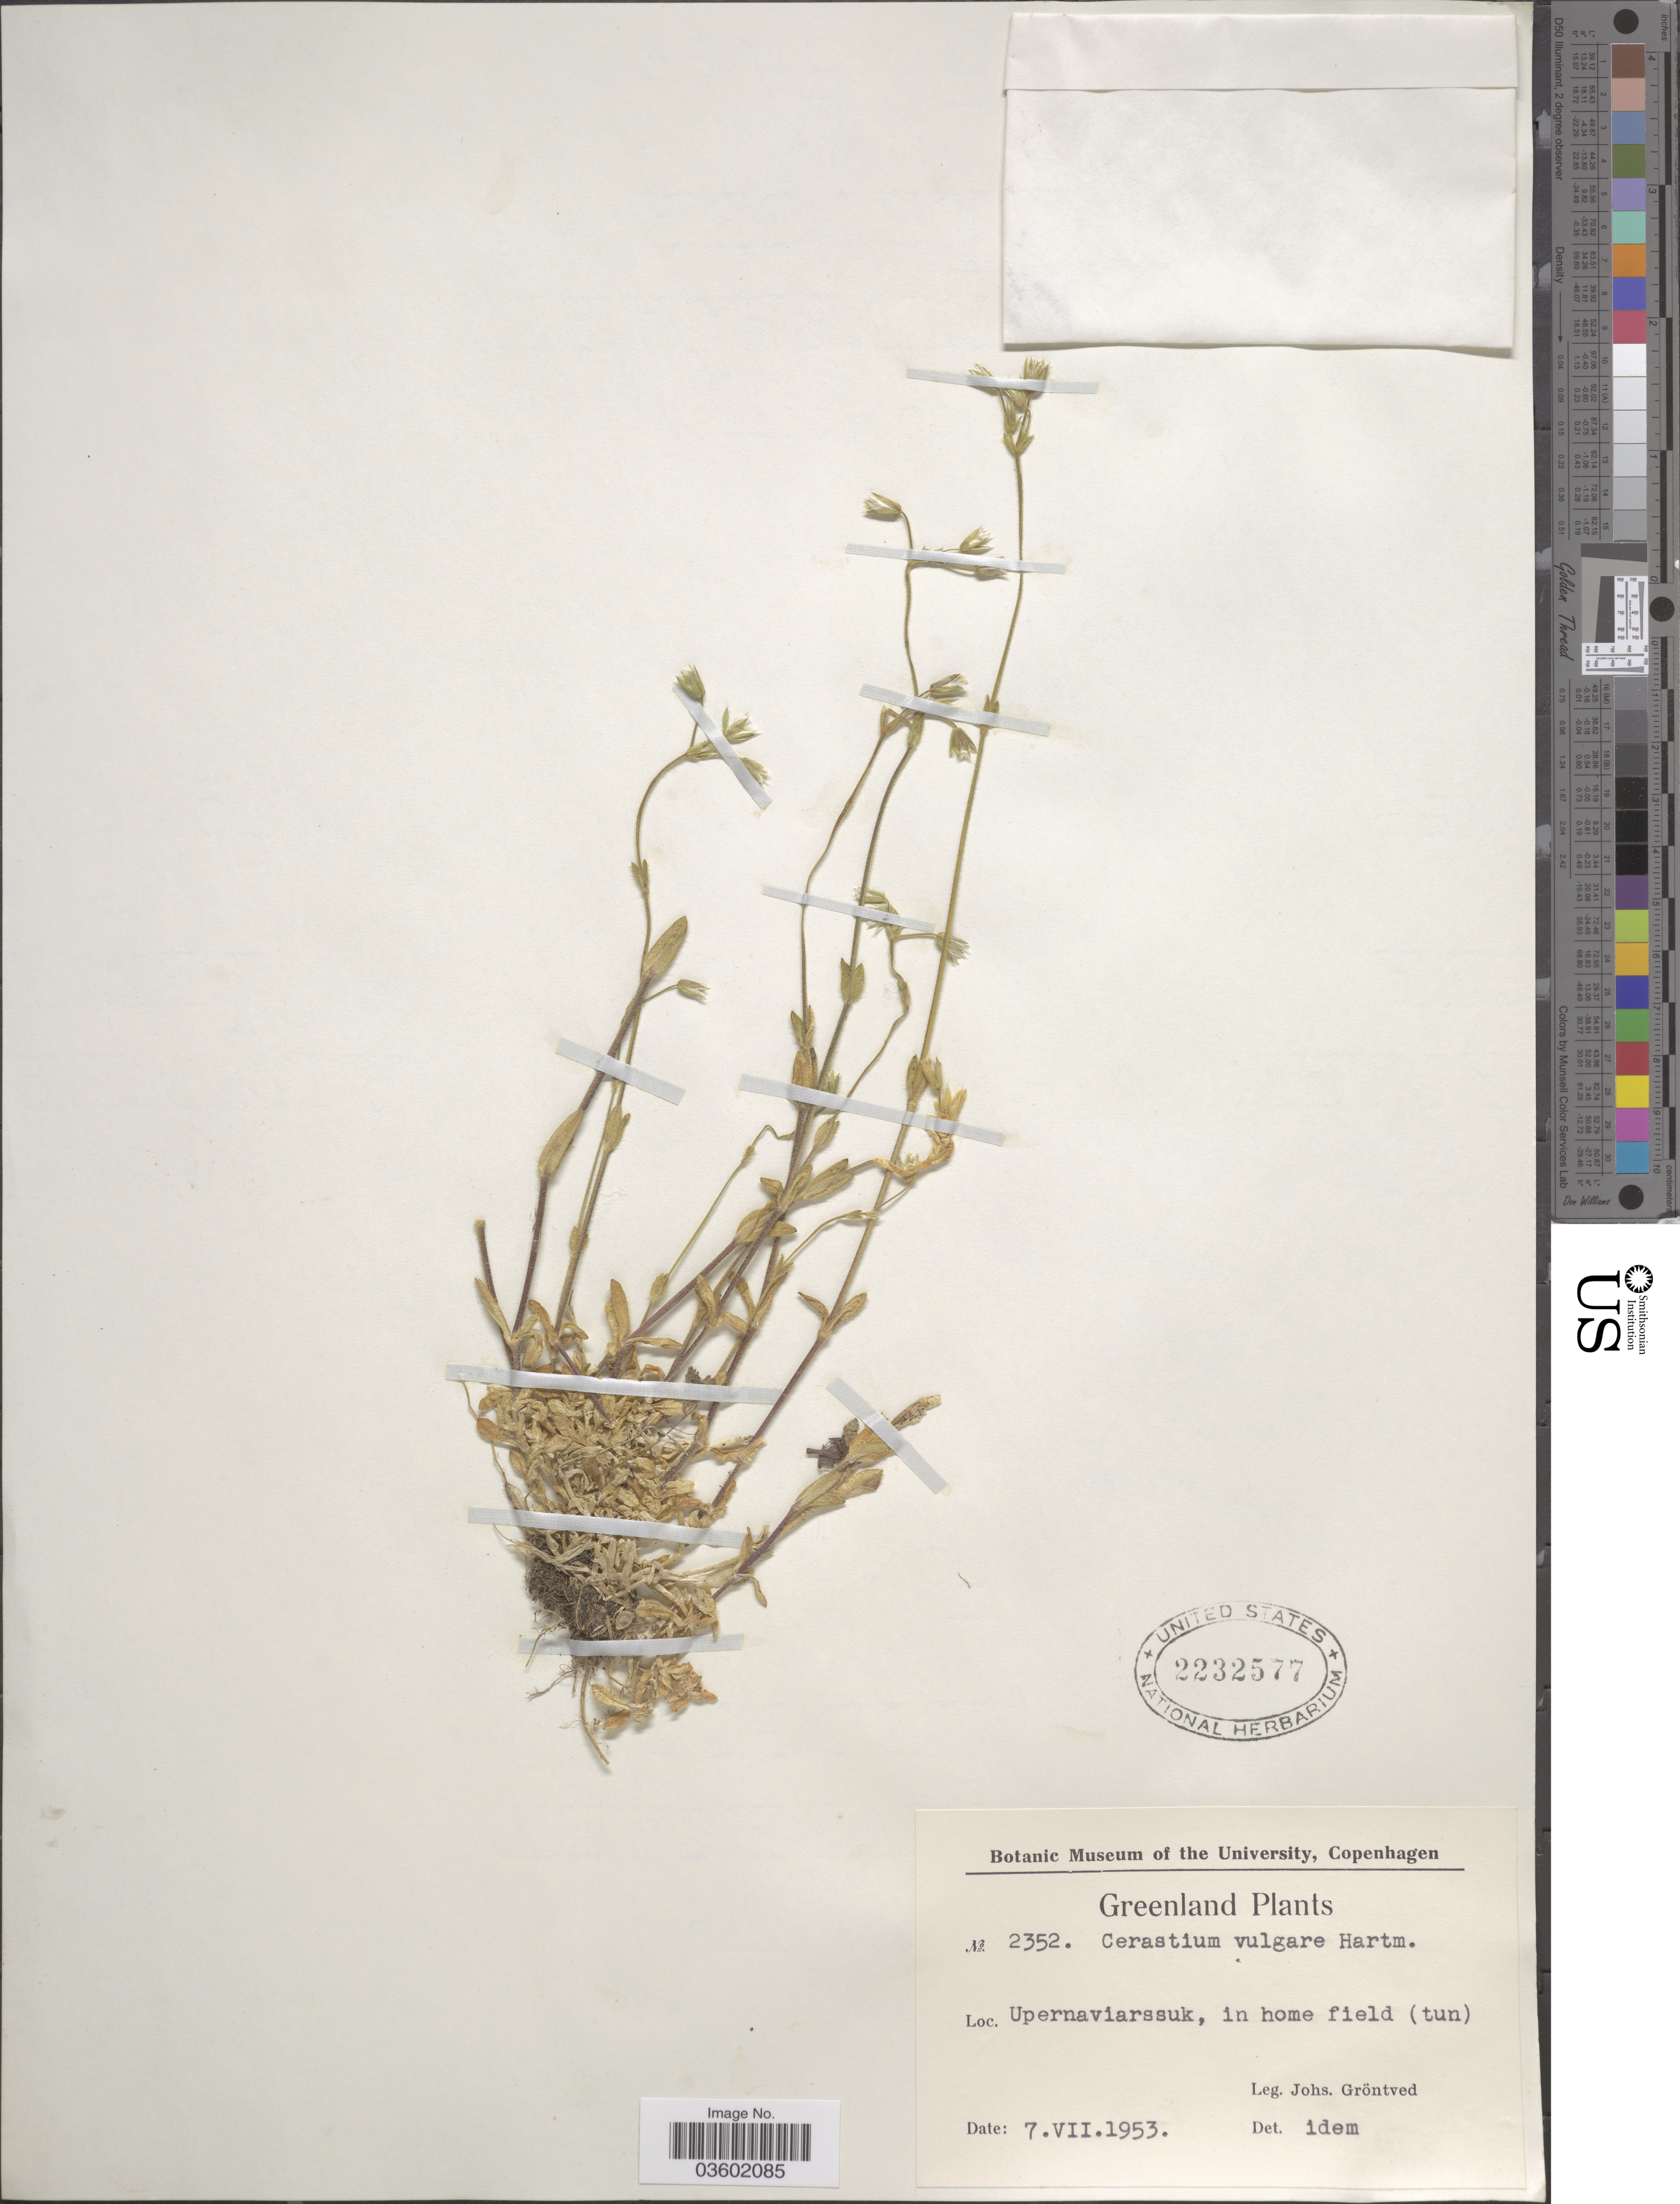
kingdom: Plantae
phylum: Tracheophyta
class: Magnoliopsida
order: Caryophyllales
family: Caryophyllaceae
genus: Cerastium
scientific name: Cerastium vulgatum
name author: L.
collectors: J. Gröntved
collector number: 2352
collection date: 1953-07-07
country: Greenland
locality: Upernaviarssuk, in home field (tun).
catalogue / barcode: US 2232577